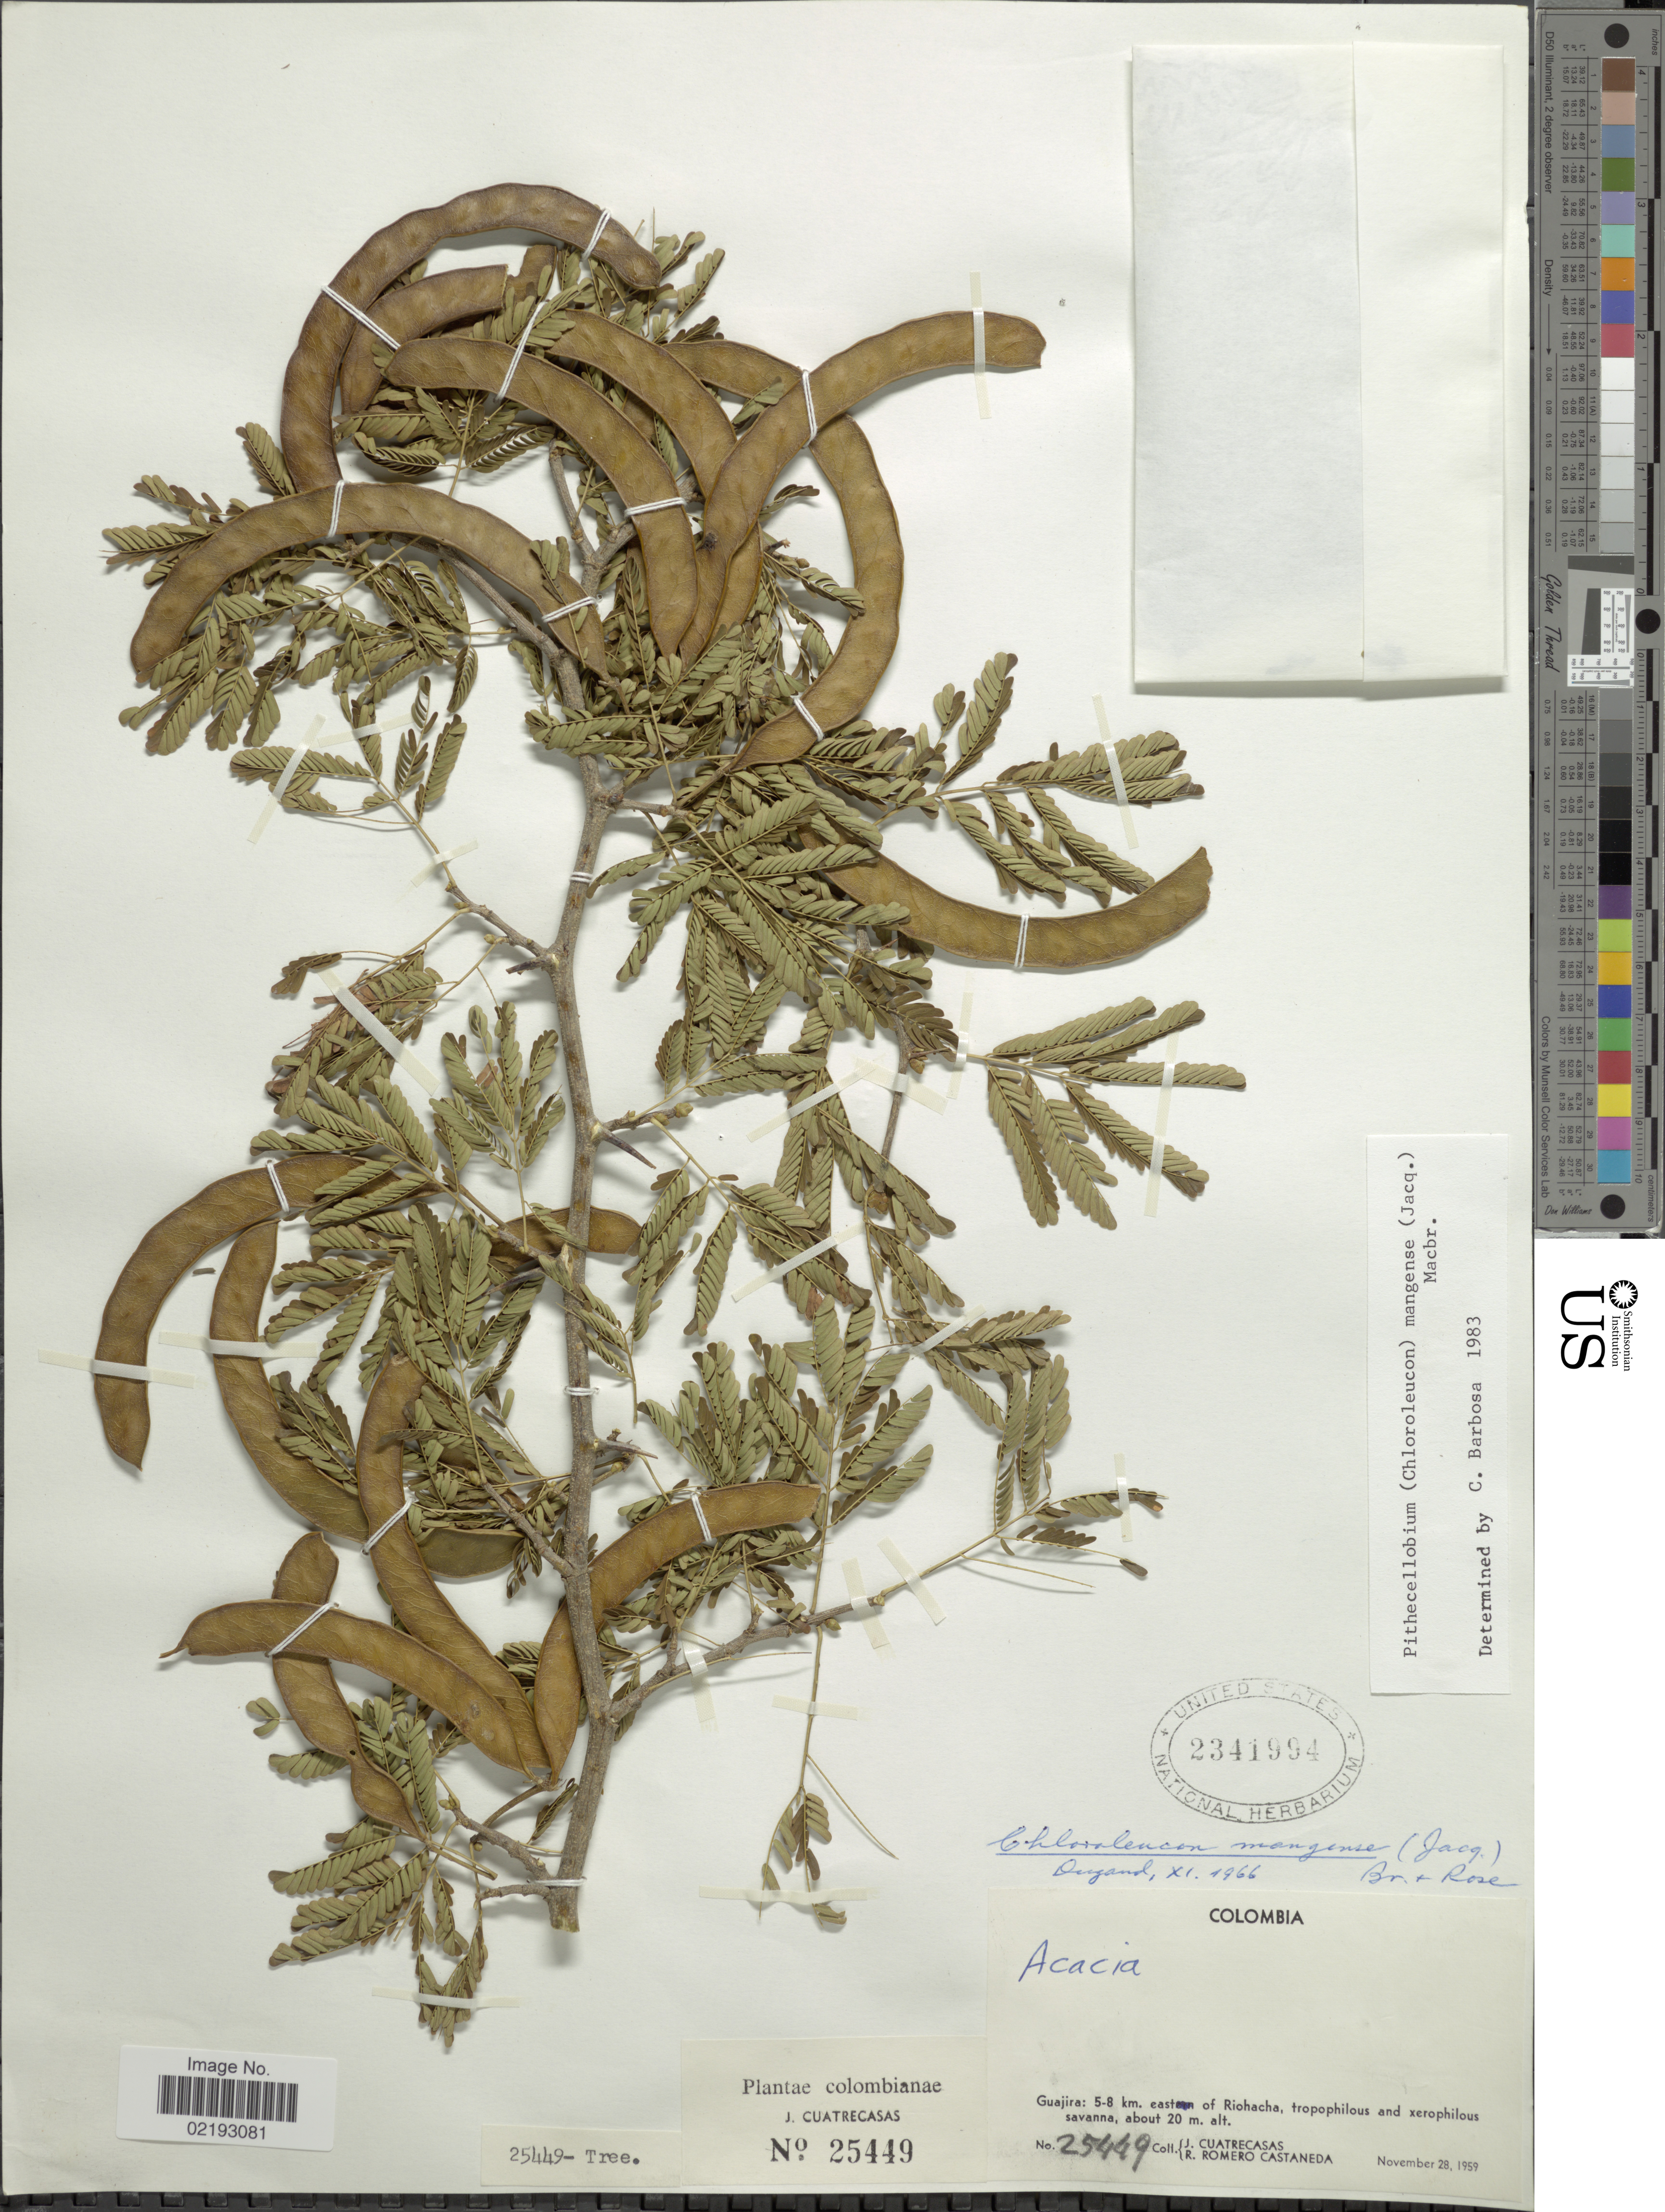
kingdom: Plantae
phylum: Tracheophyta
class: Magnoliopsida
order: Fabales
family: Fabaceae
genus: Chloroleucon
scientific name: Chloroleucon mangense var. mangense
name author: (Jacq.) Britton & Rose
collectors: J. Cuatrecasas & R. Romero Castañeda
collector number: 25449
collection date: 1959-11-28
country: Colombia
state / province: La Guajira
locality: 5-8 km east of Riohacha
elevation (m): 20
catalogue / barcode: US 2341994